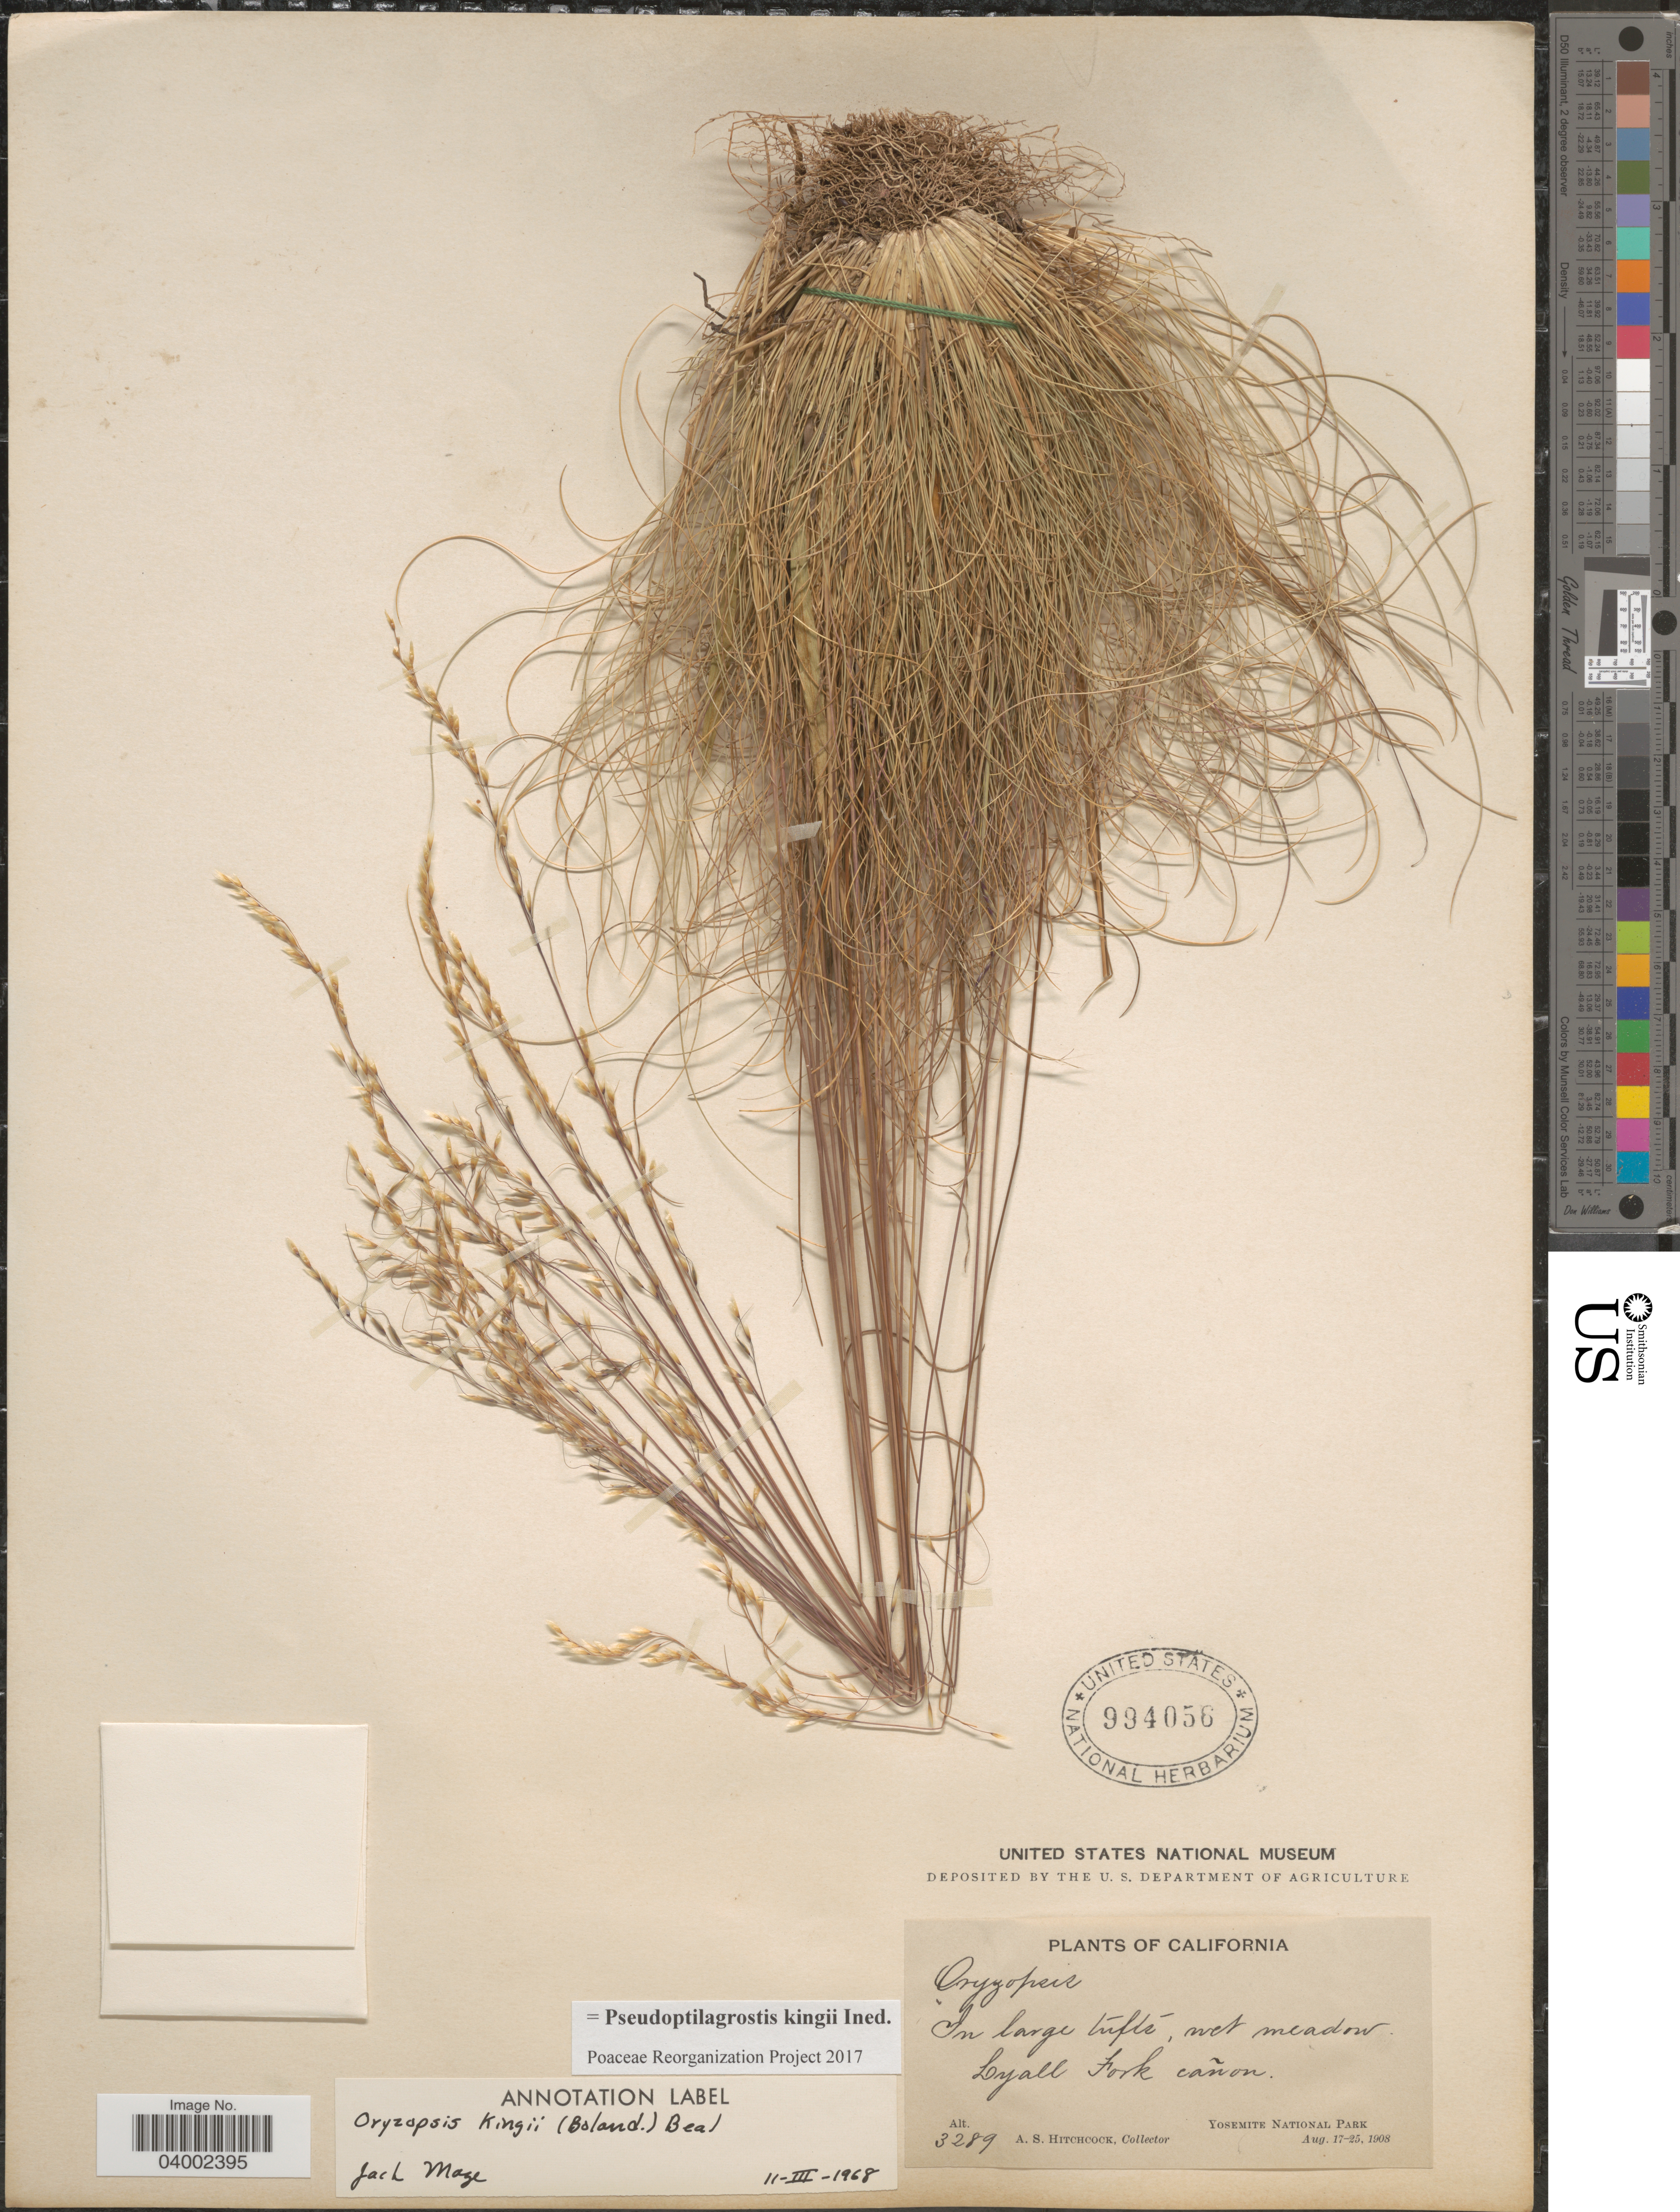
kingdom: Plantae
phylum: Tracheophyta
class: Liliopsida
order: Poales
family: Poaceae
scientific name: Pseudoptilagrostis kingii ined.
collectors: A. S. Hitchcock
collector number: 3289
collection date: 1908-08-17/1908-08-25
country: United States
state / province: California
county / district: Mariposa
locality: In large tufts, wet meadow. Lyall Fork cañon. Yosemite National Park.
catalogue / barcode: US 994056